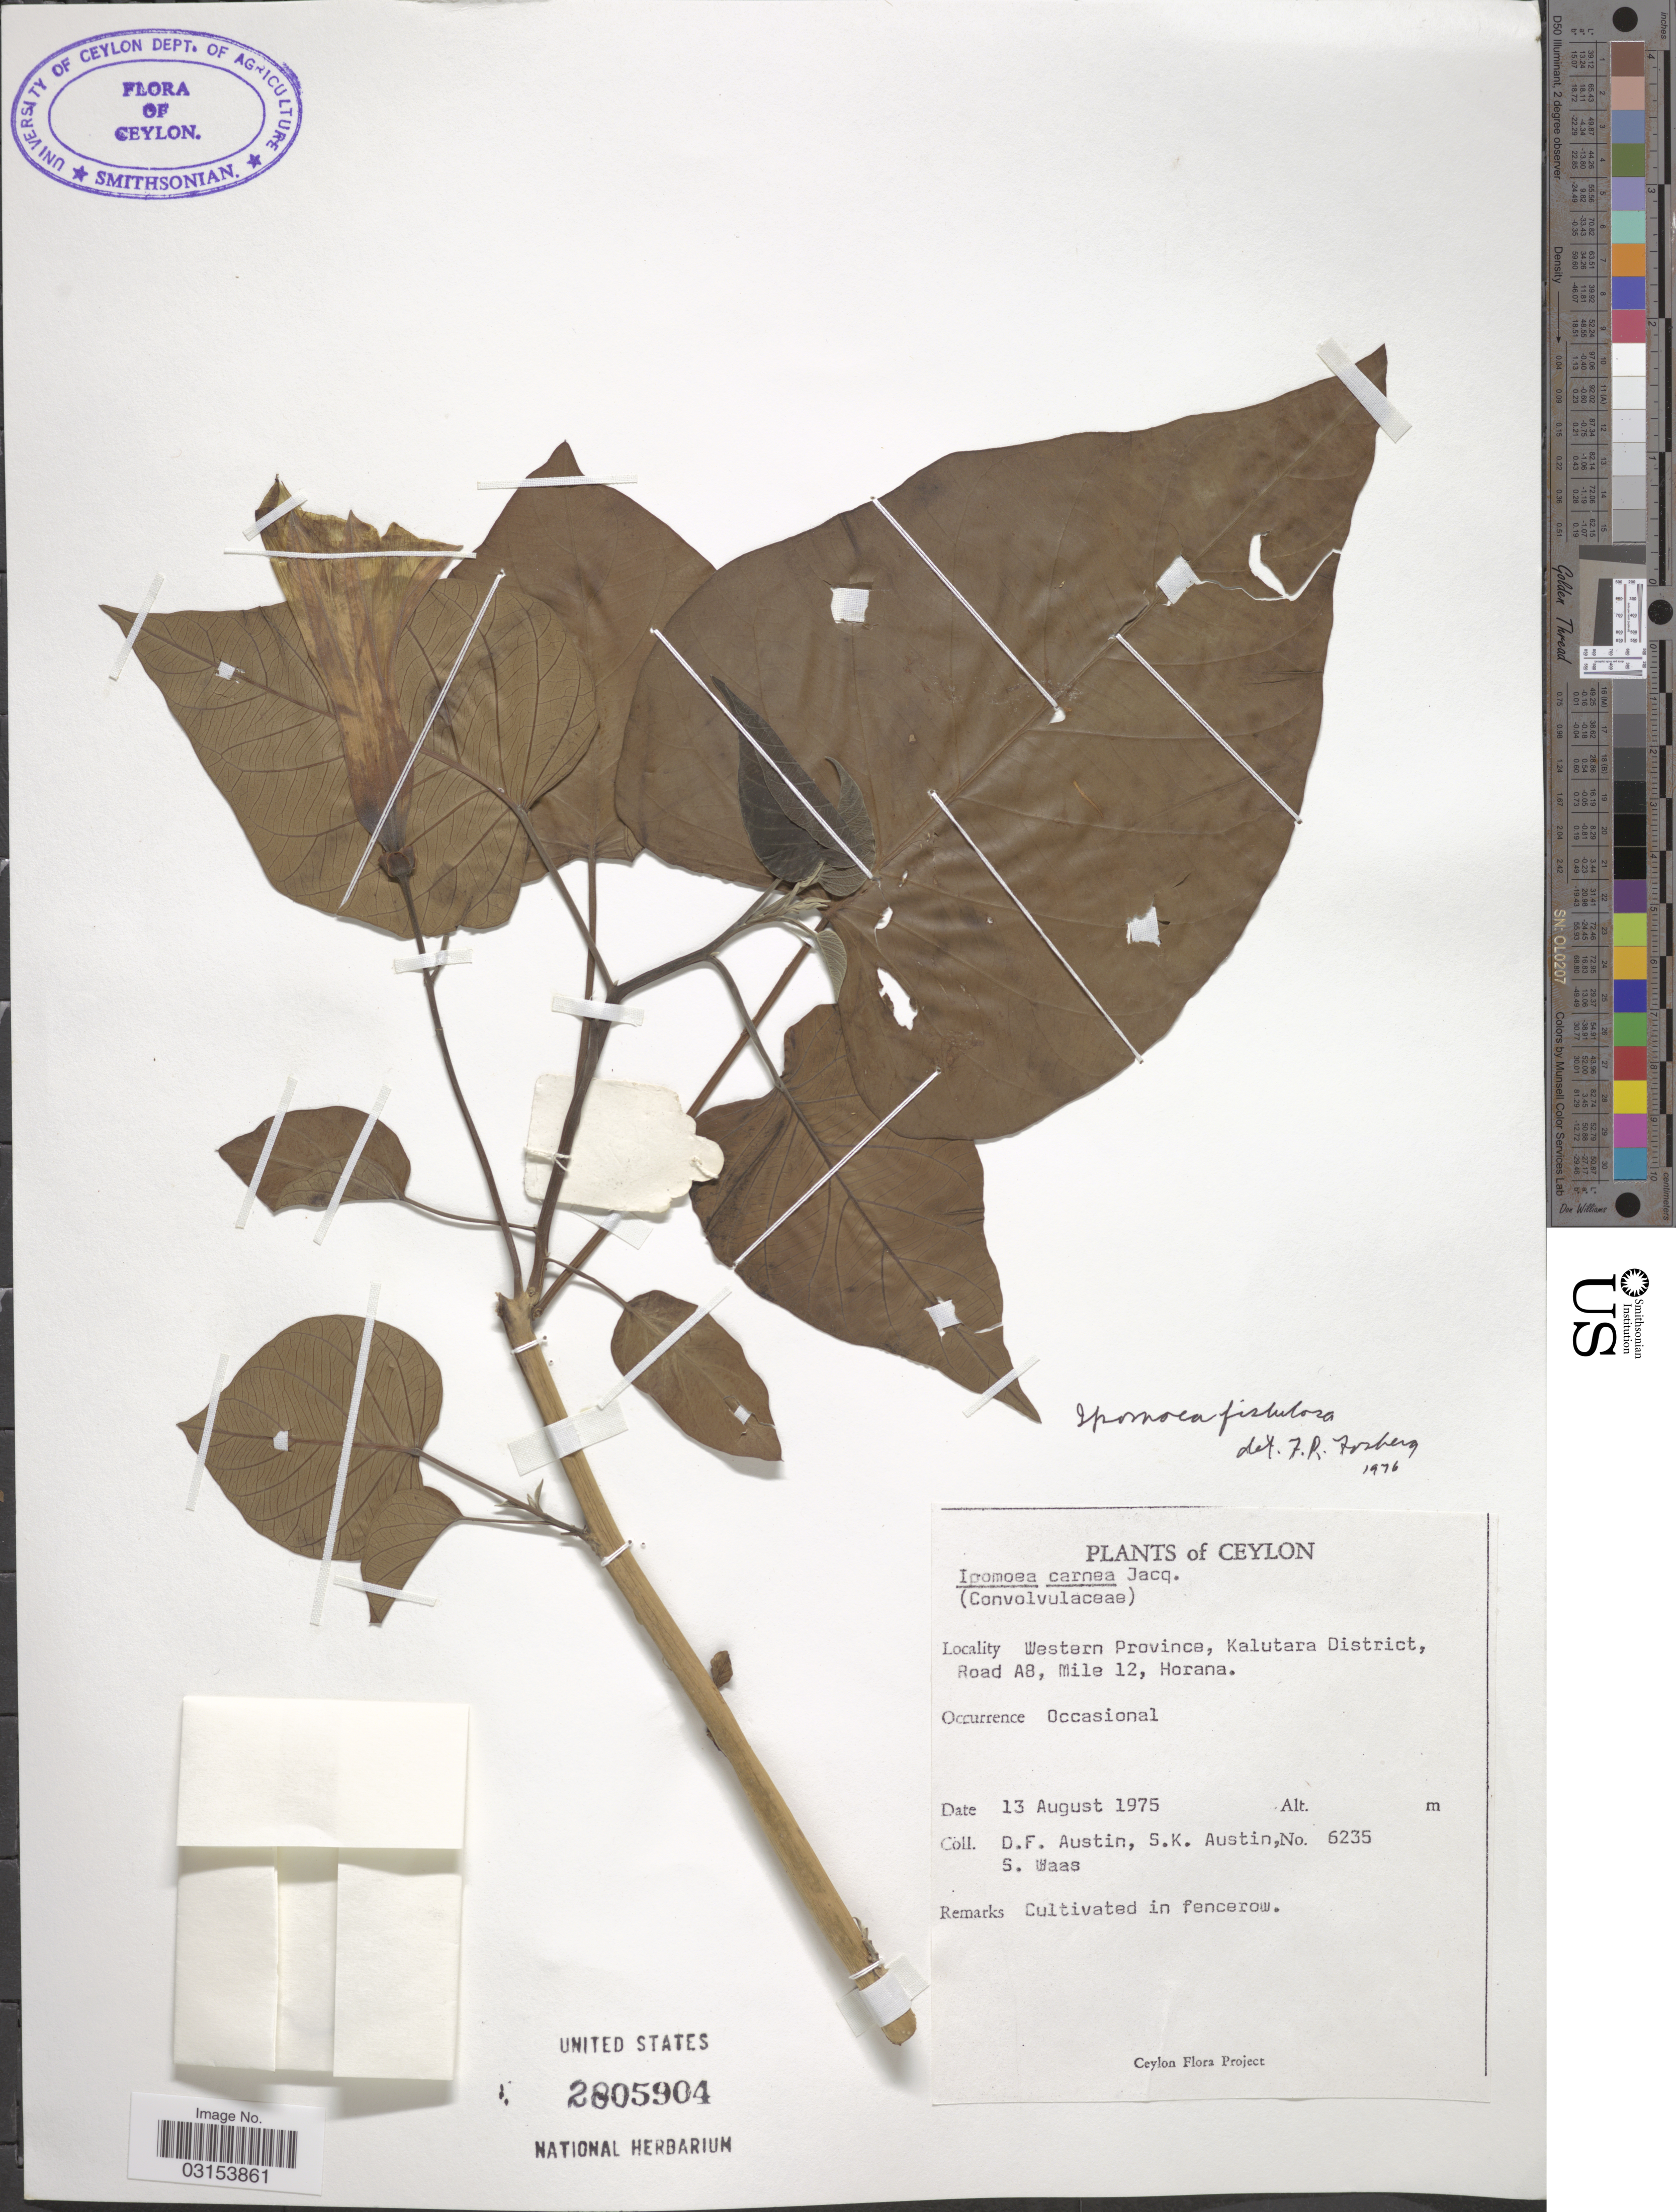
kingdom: Plantae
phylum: Tracheophyta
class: Magnoliopsida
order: Solanales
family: Convolvulaceae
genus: Ipomoea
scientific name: Ipomoea fistulosa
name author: Mart. ex Choisy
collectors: D. Austin, S. Austin & S. Waas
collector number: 6235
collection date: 1975-08-13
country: Sri Lanka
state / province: Western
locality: Ceylon. Kalutara District, Road A8, Mile 12, Horana.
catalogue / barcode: US 2805904